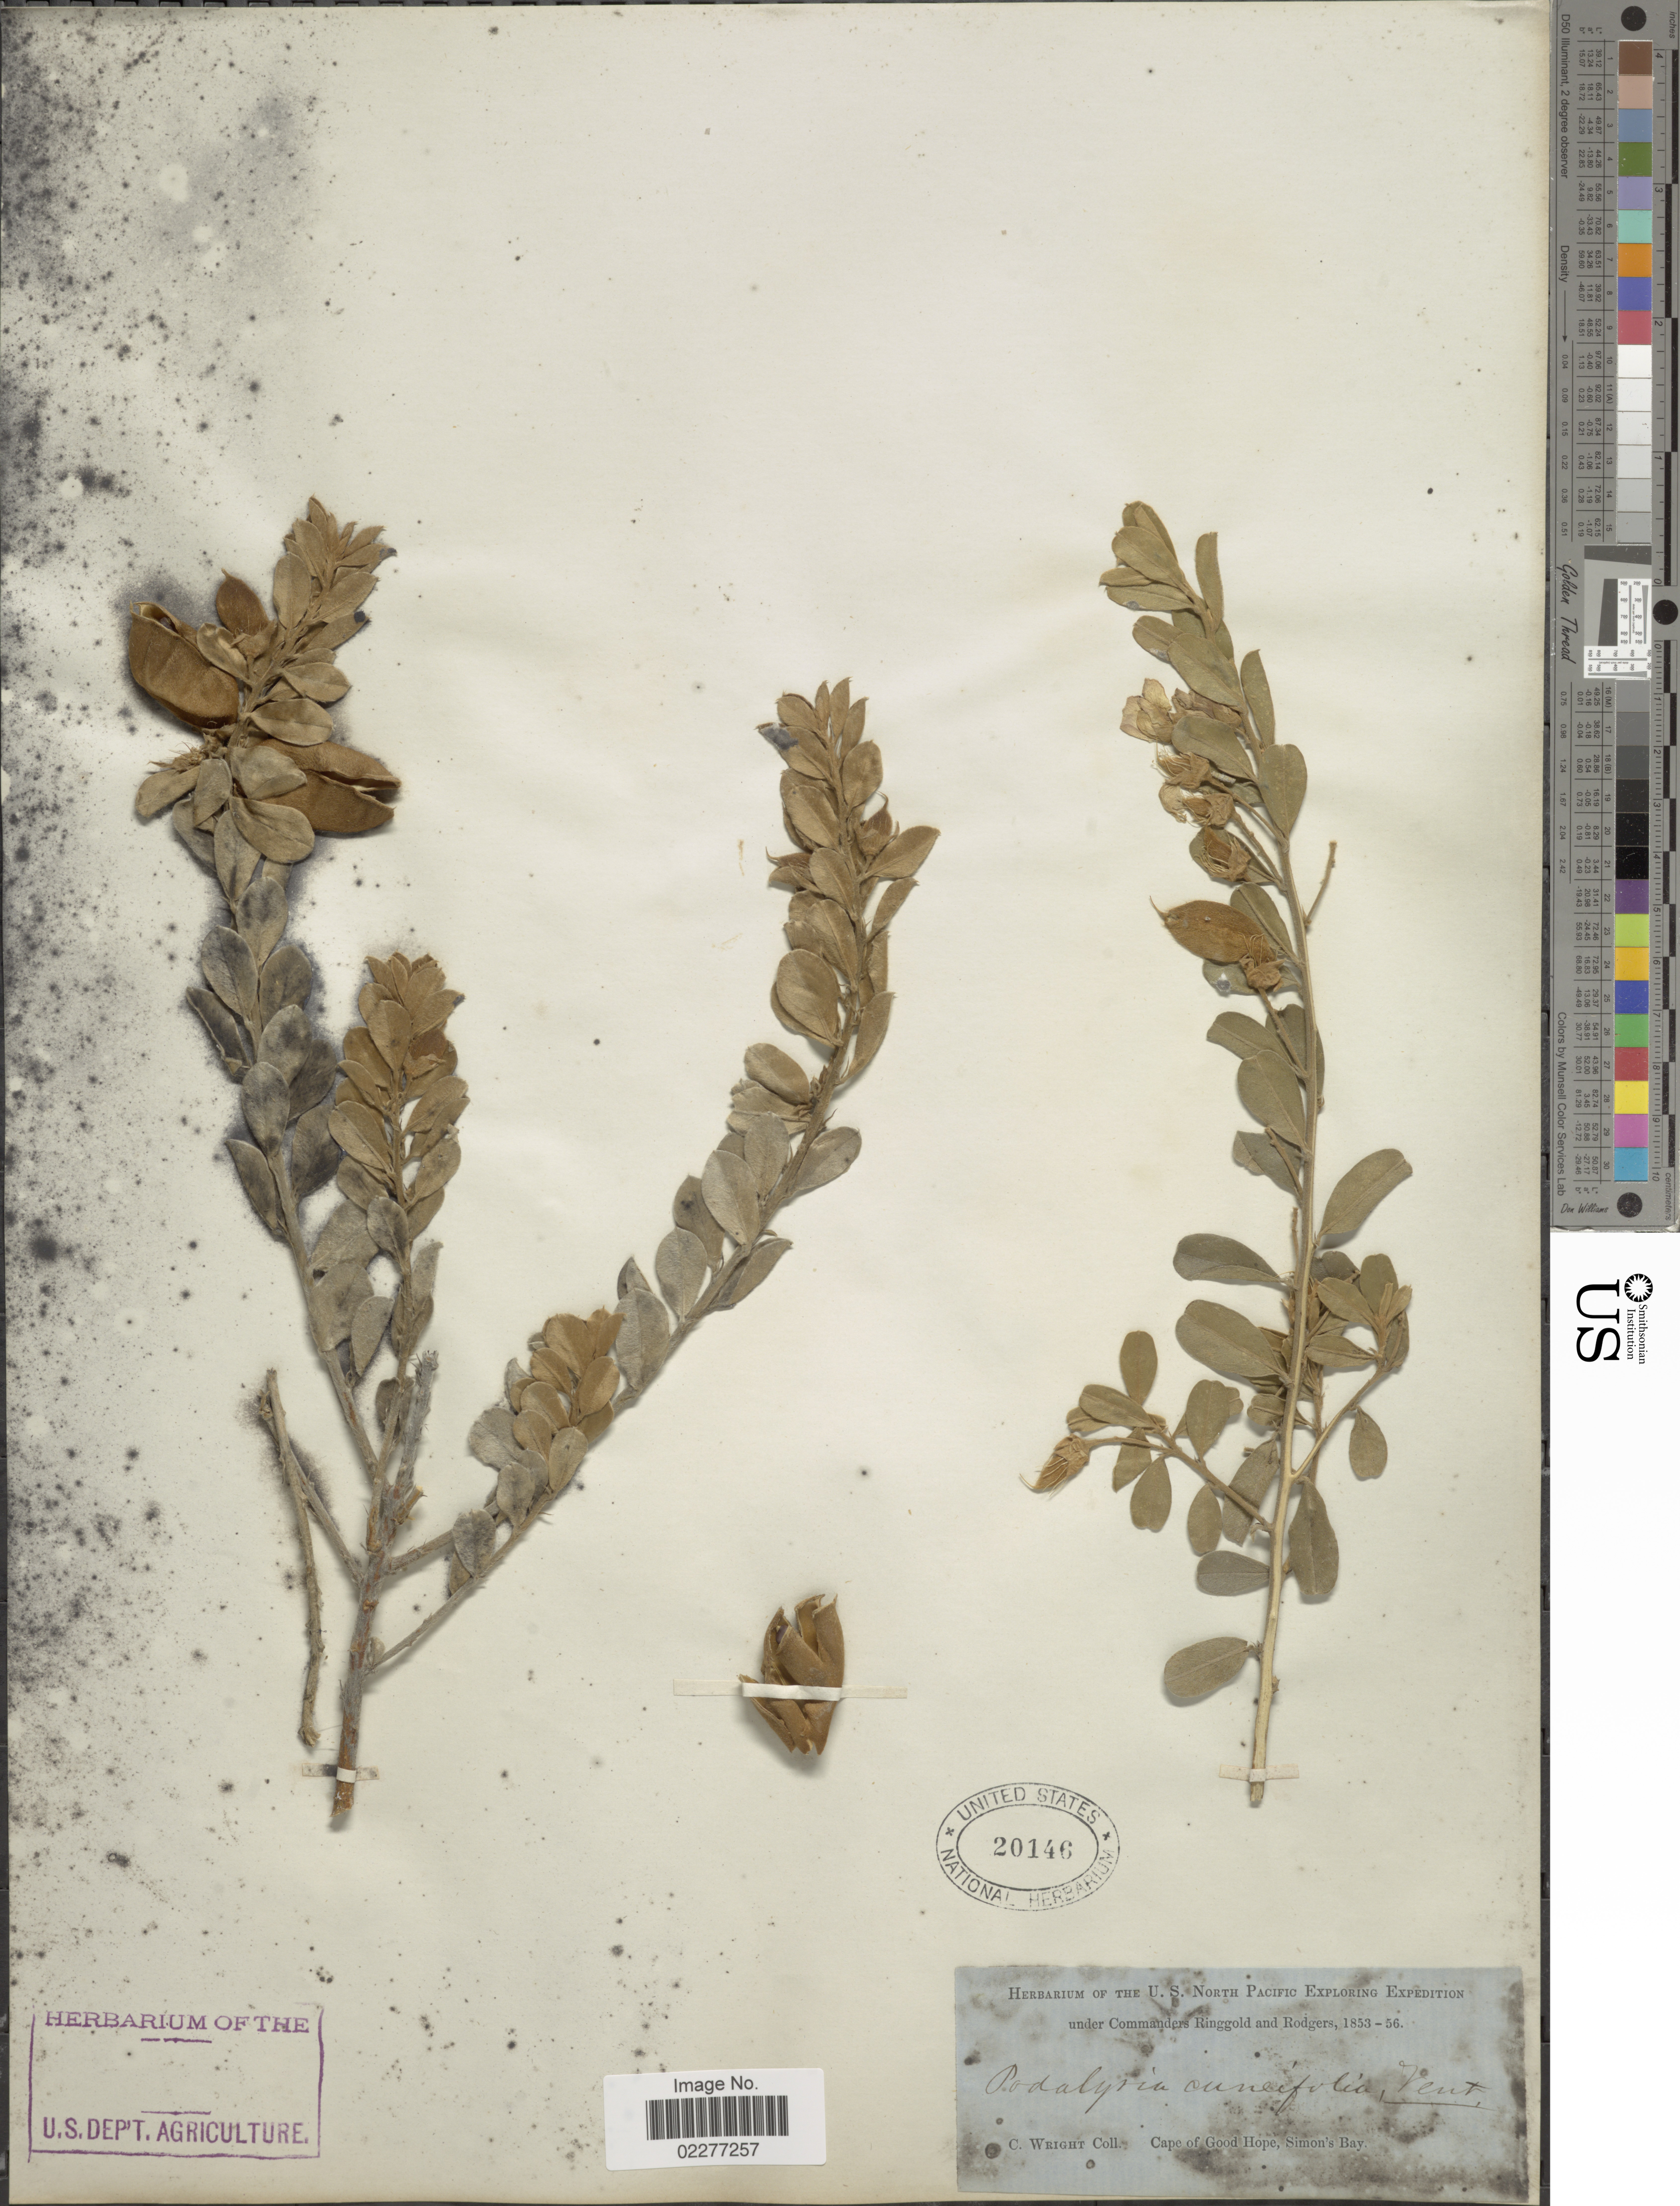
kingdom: Plantae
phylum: Tracheophyta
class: Magnoliopsida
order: Fabales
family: Fabaceae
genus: Podalyria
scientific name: Podalyria cuneifolia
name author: Vent.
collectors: C. Wright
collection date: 1853/1856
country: South Africa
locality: Cape of Good Hope, Simon's Bay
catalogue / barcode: US 20146